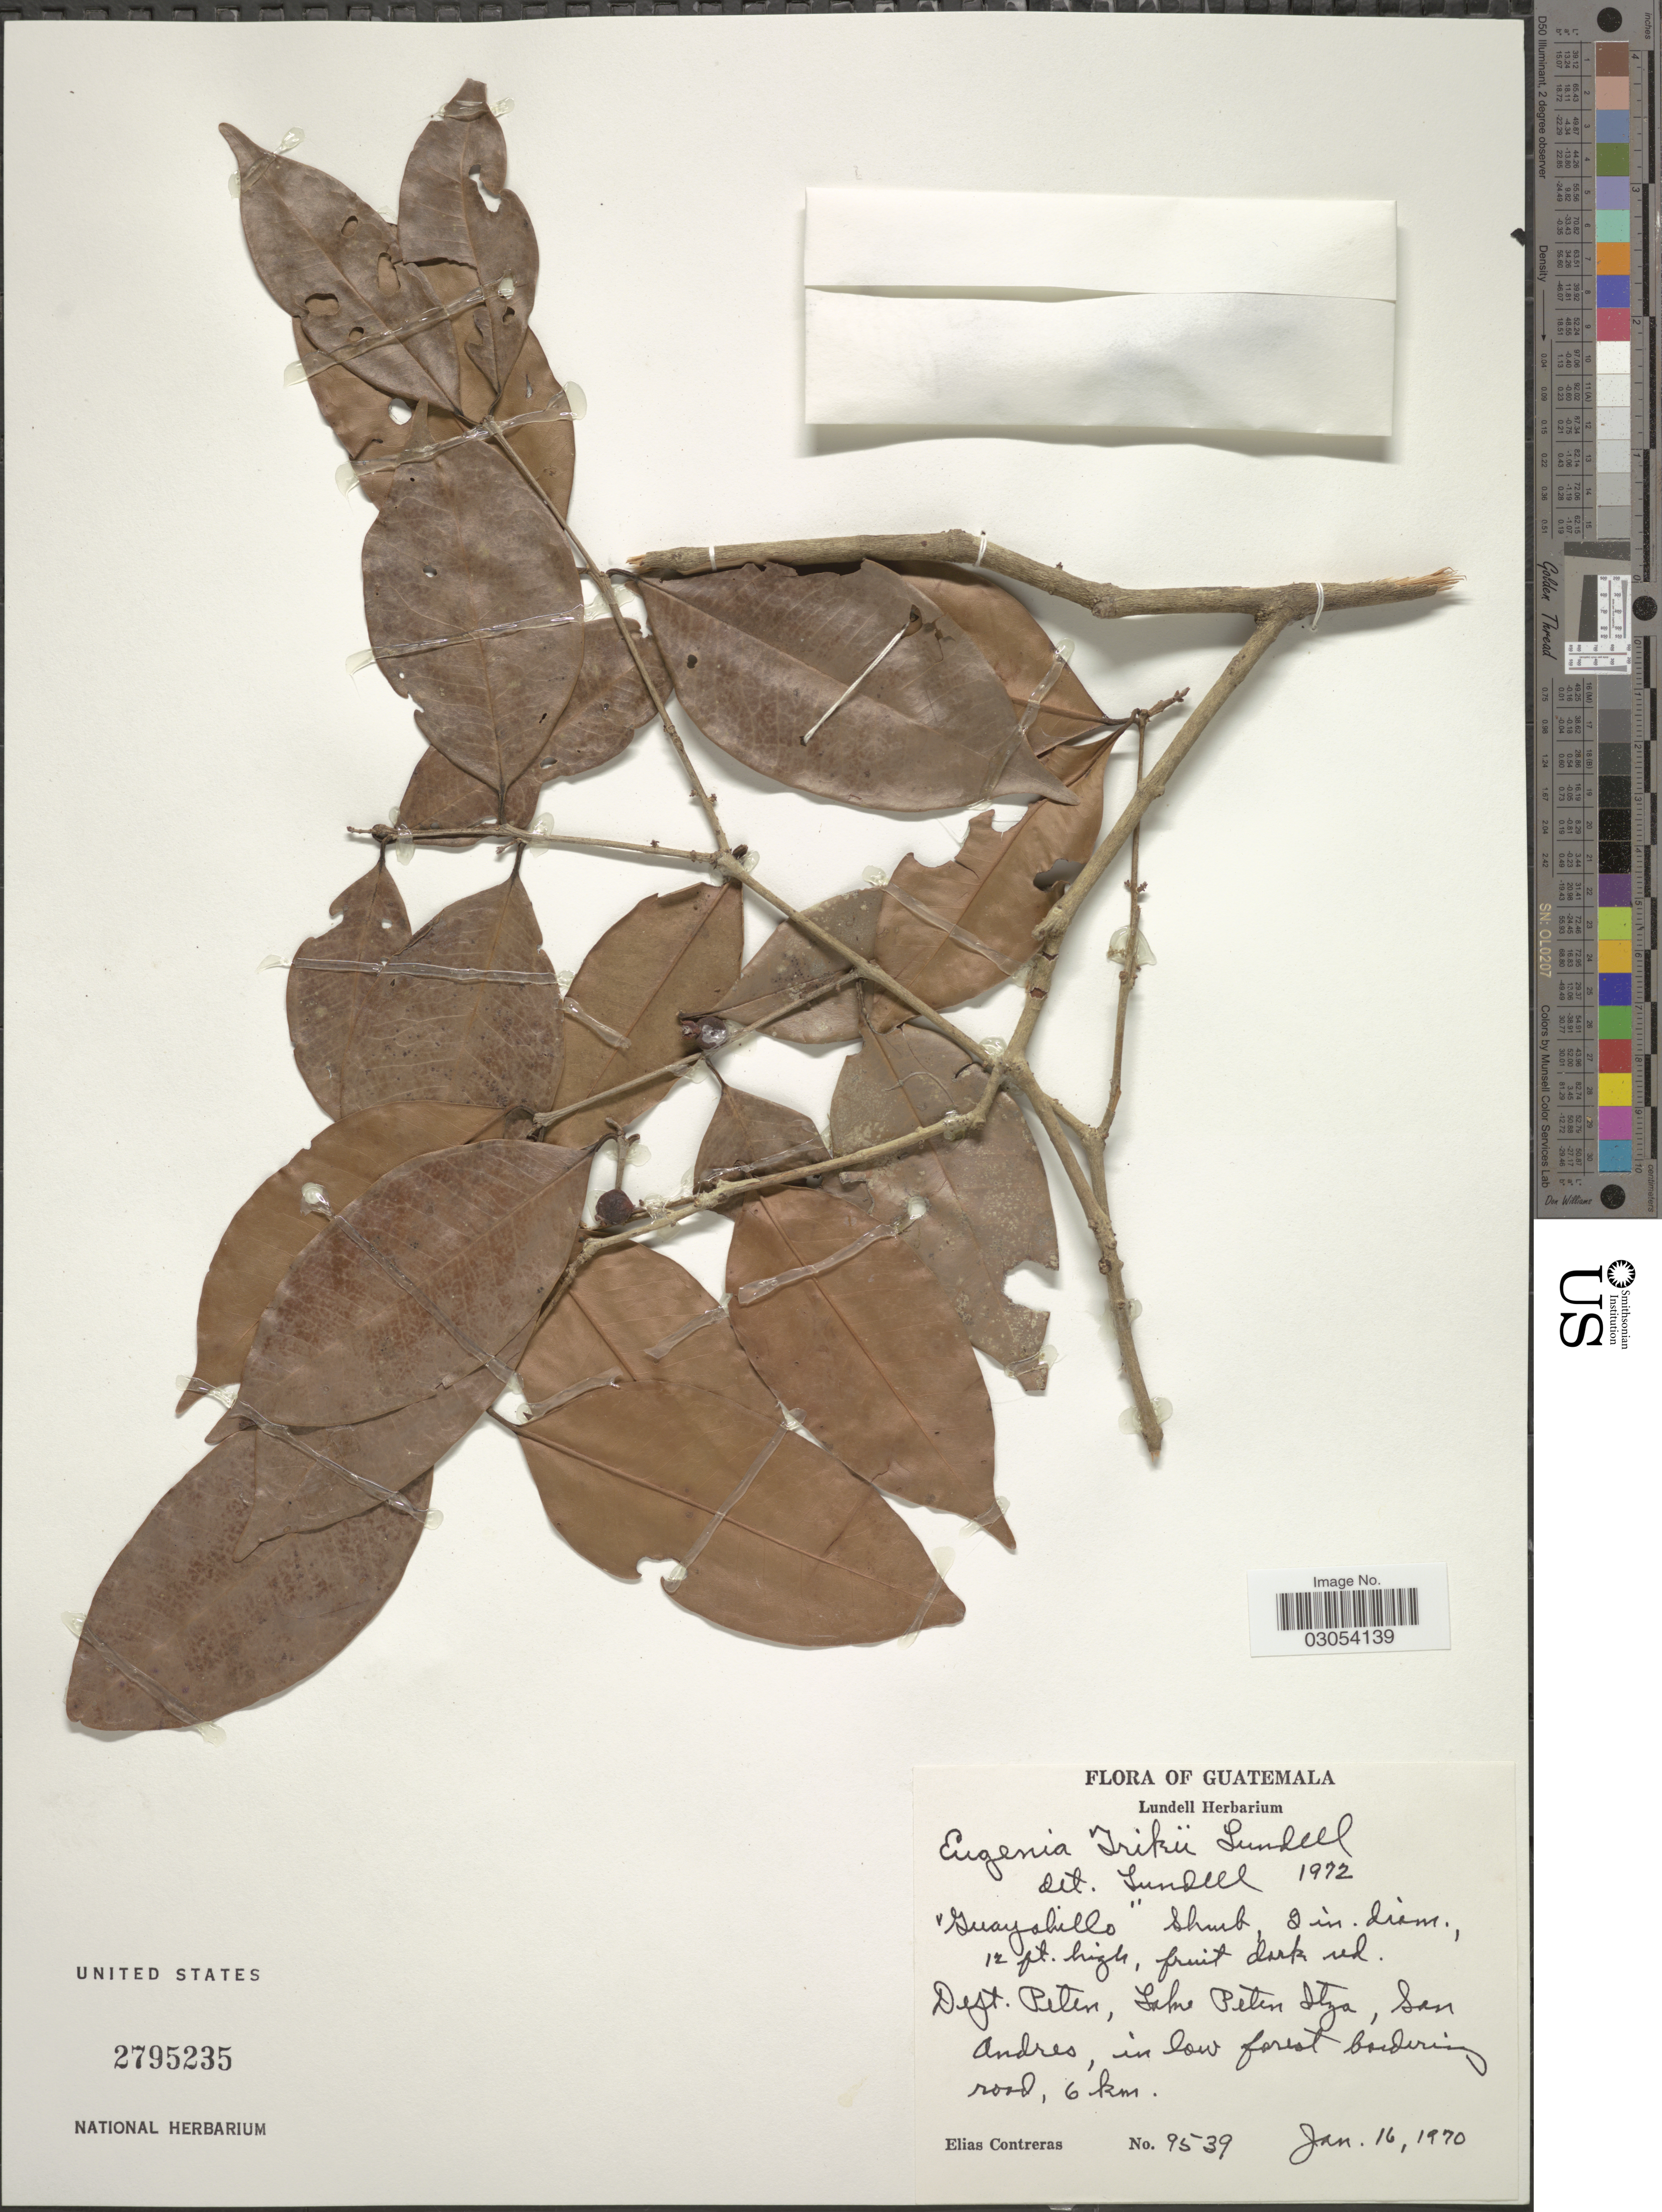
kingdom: Plantae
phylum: Tracheophyta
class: Magnoliopsida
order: Myrtales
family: Myrtaceae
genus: Eugenia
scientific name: Eugenia trikii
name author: Lundell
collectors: E. Contreras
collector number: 9539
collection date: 1970-01-16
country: Guatemala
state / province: El Petén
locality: Dept. Peten, Lake Peten Itza, San Andres, in low forest bordering road, 6 km.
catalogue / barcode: US 2795235